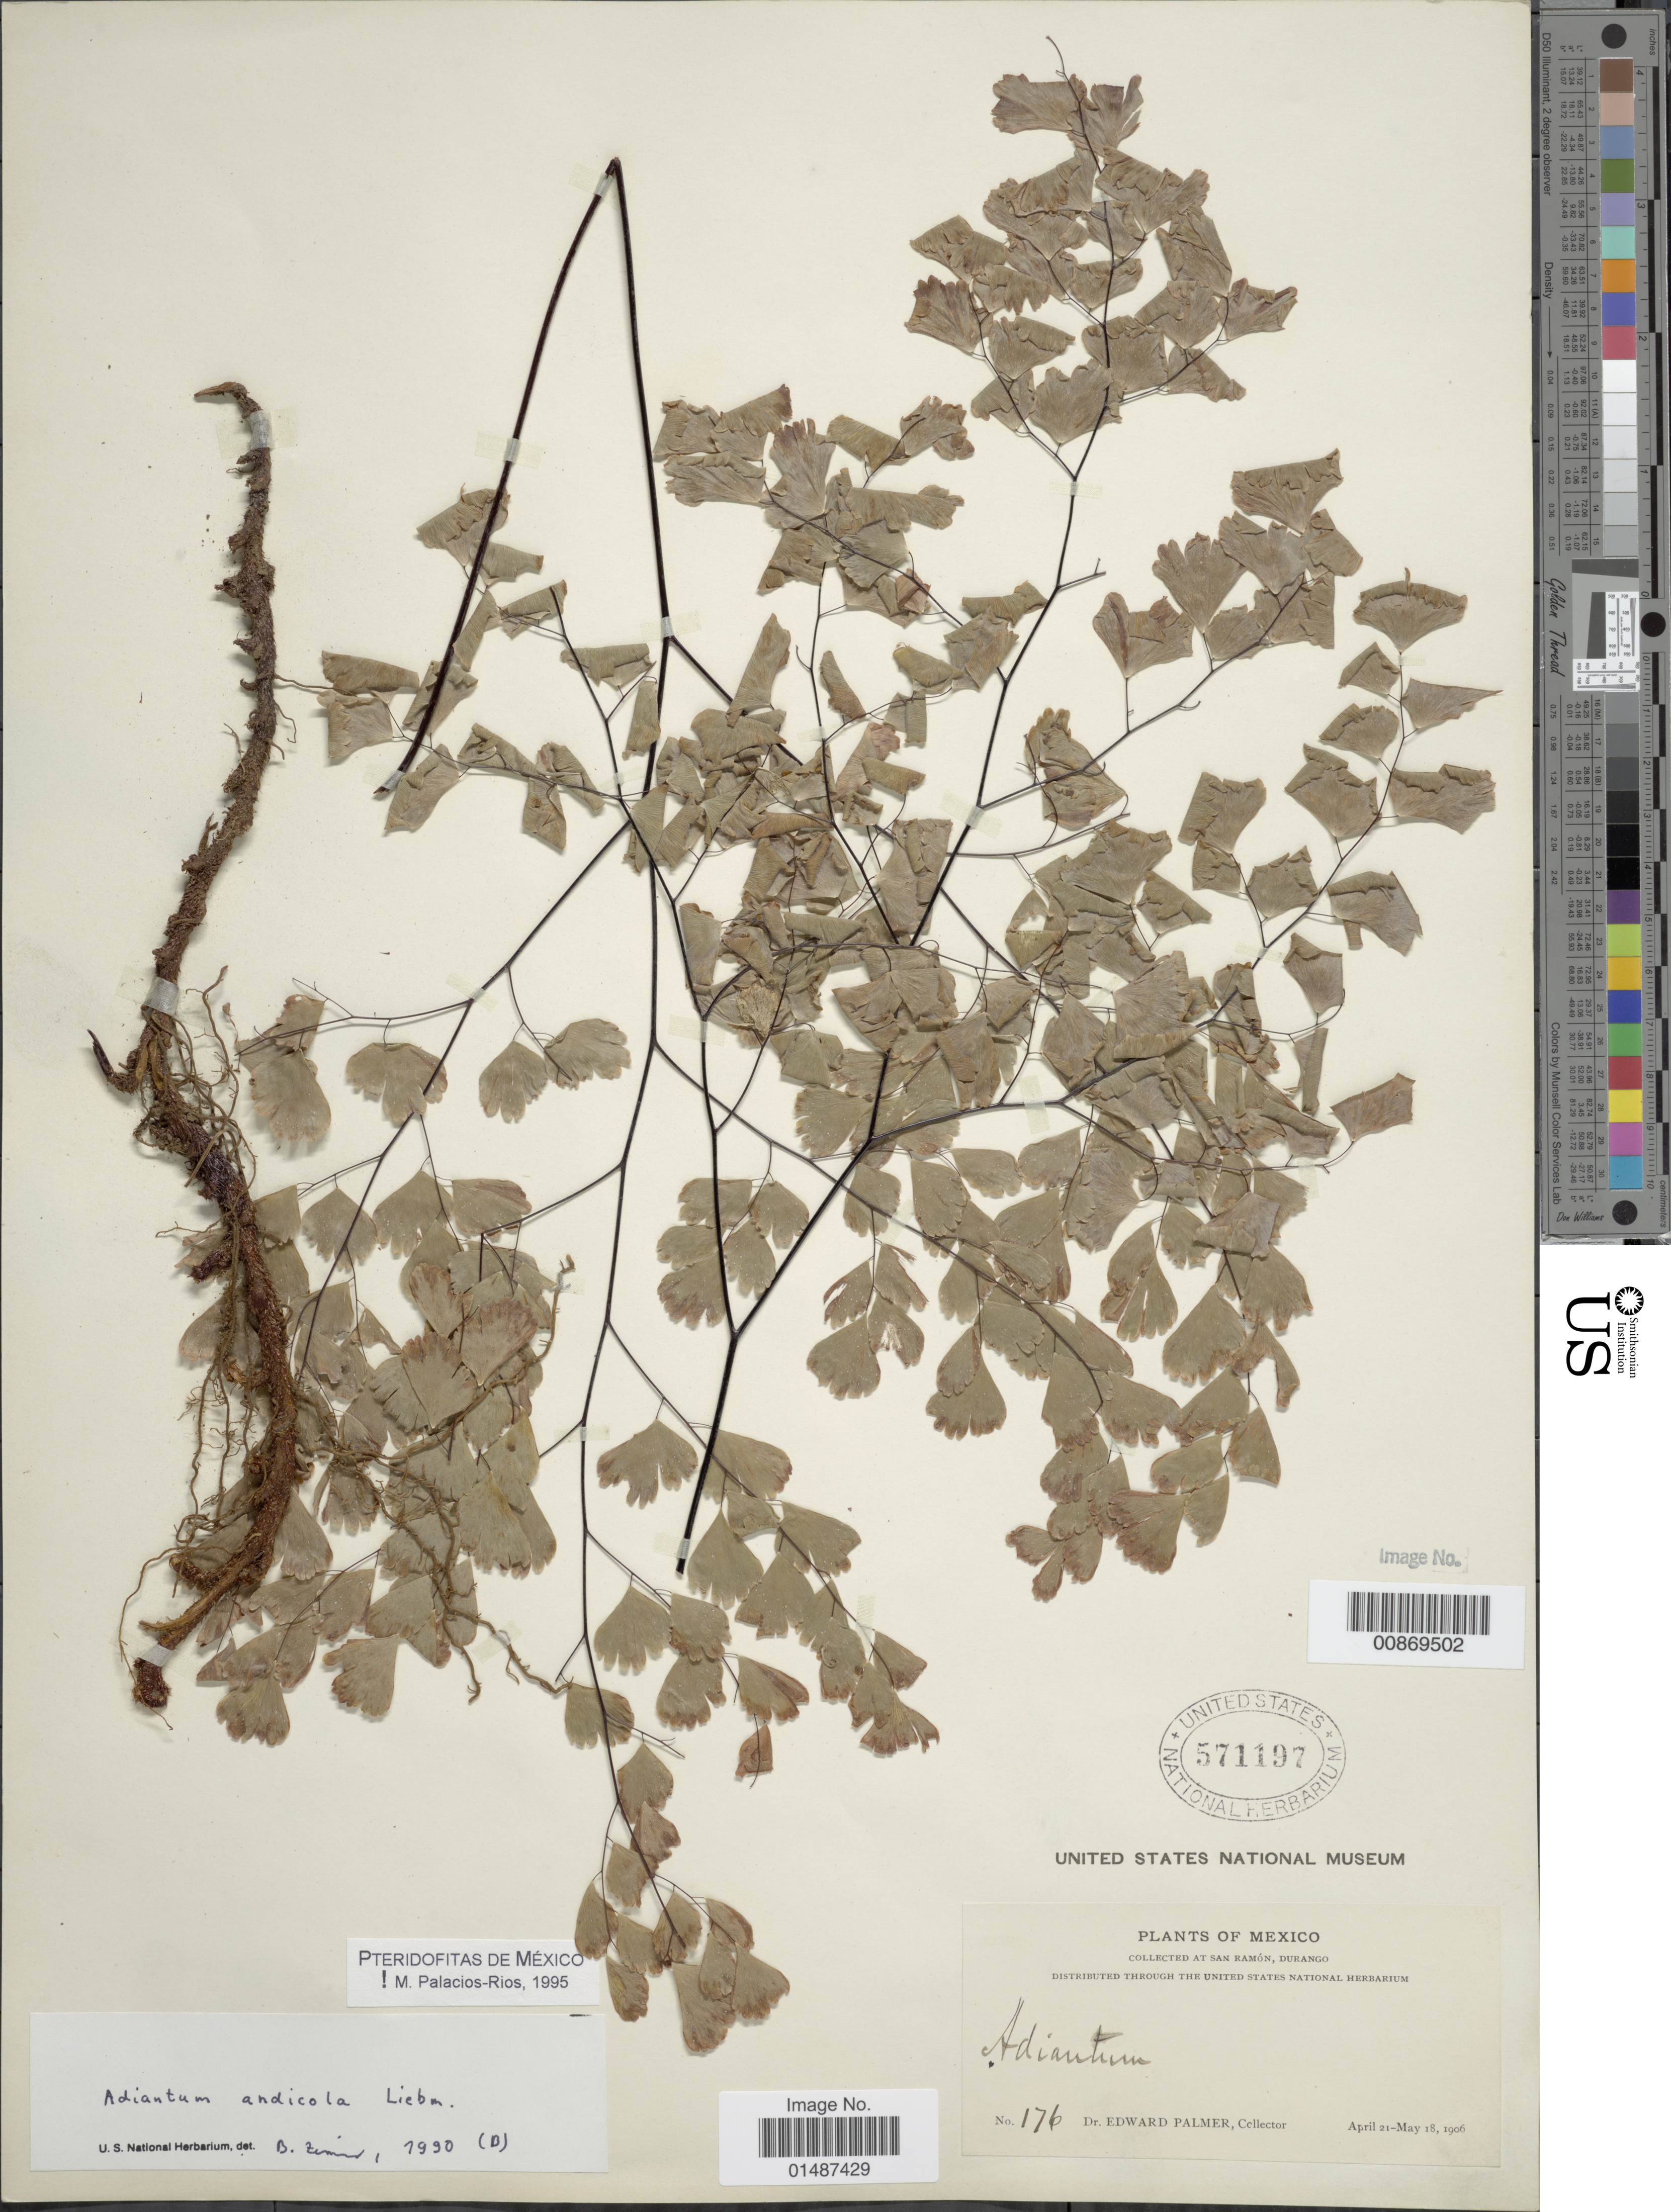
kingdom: Plantae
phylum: Tracheophyta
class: Polypodiopsida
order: Polypodiales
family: Pteridaceae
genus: Adiantum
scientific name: Adiantum andicola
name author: Liebm.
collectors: E. Palmer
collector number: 176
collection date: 1906-04-21/1906-05-18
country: Mexico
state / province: Durango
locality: San Ramón.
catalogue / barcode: US 571197